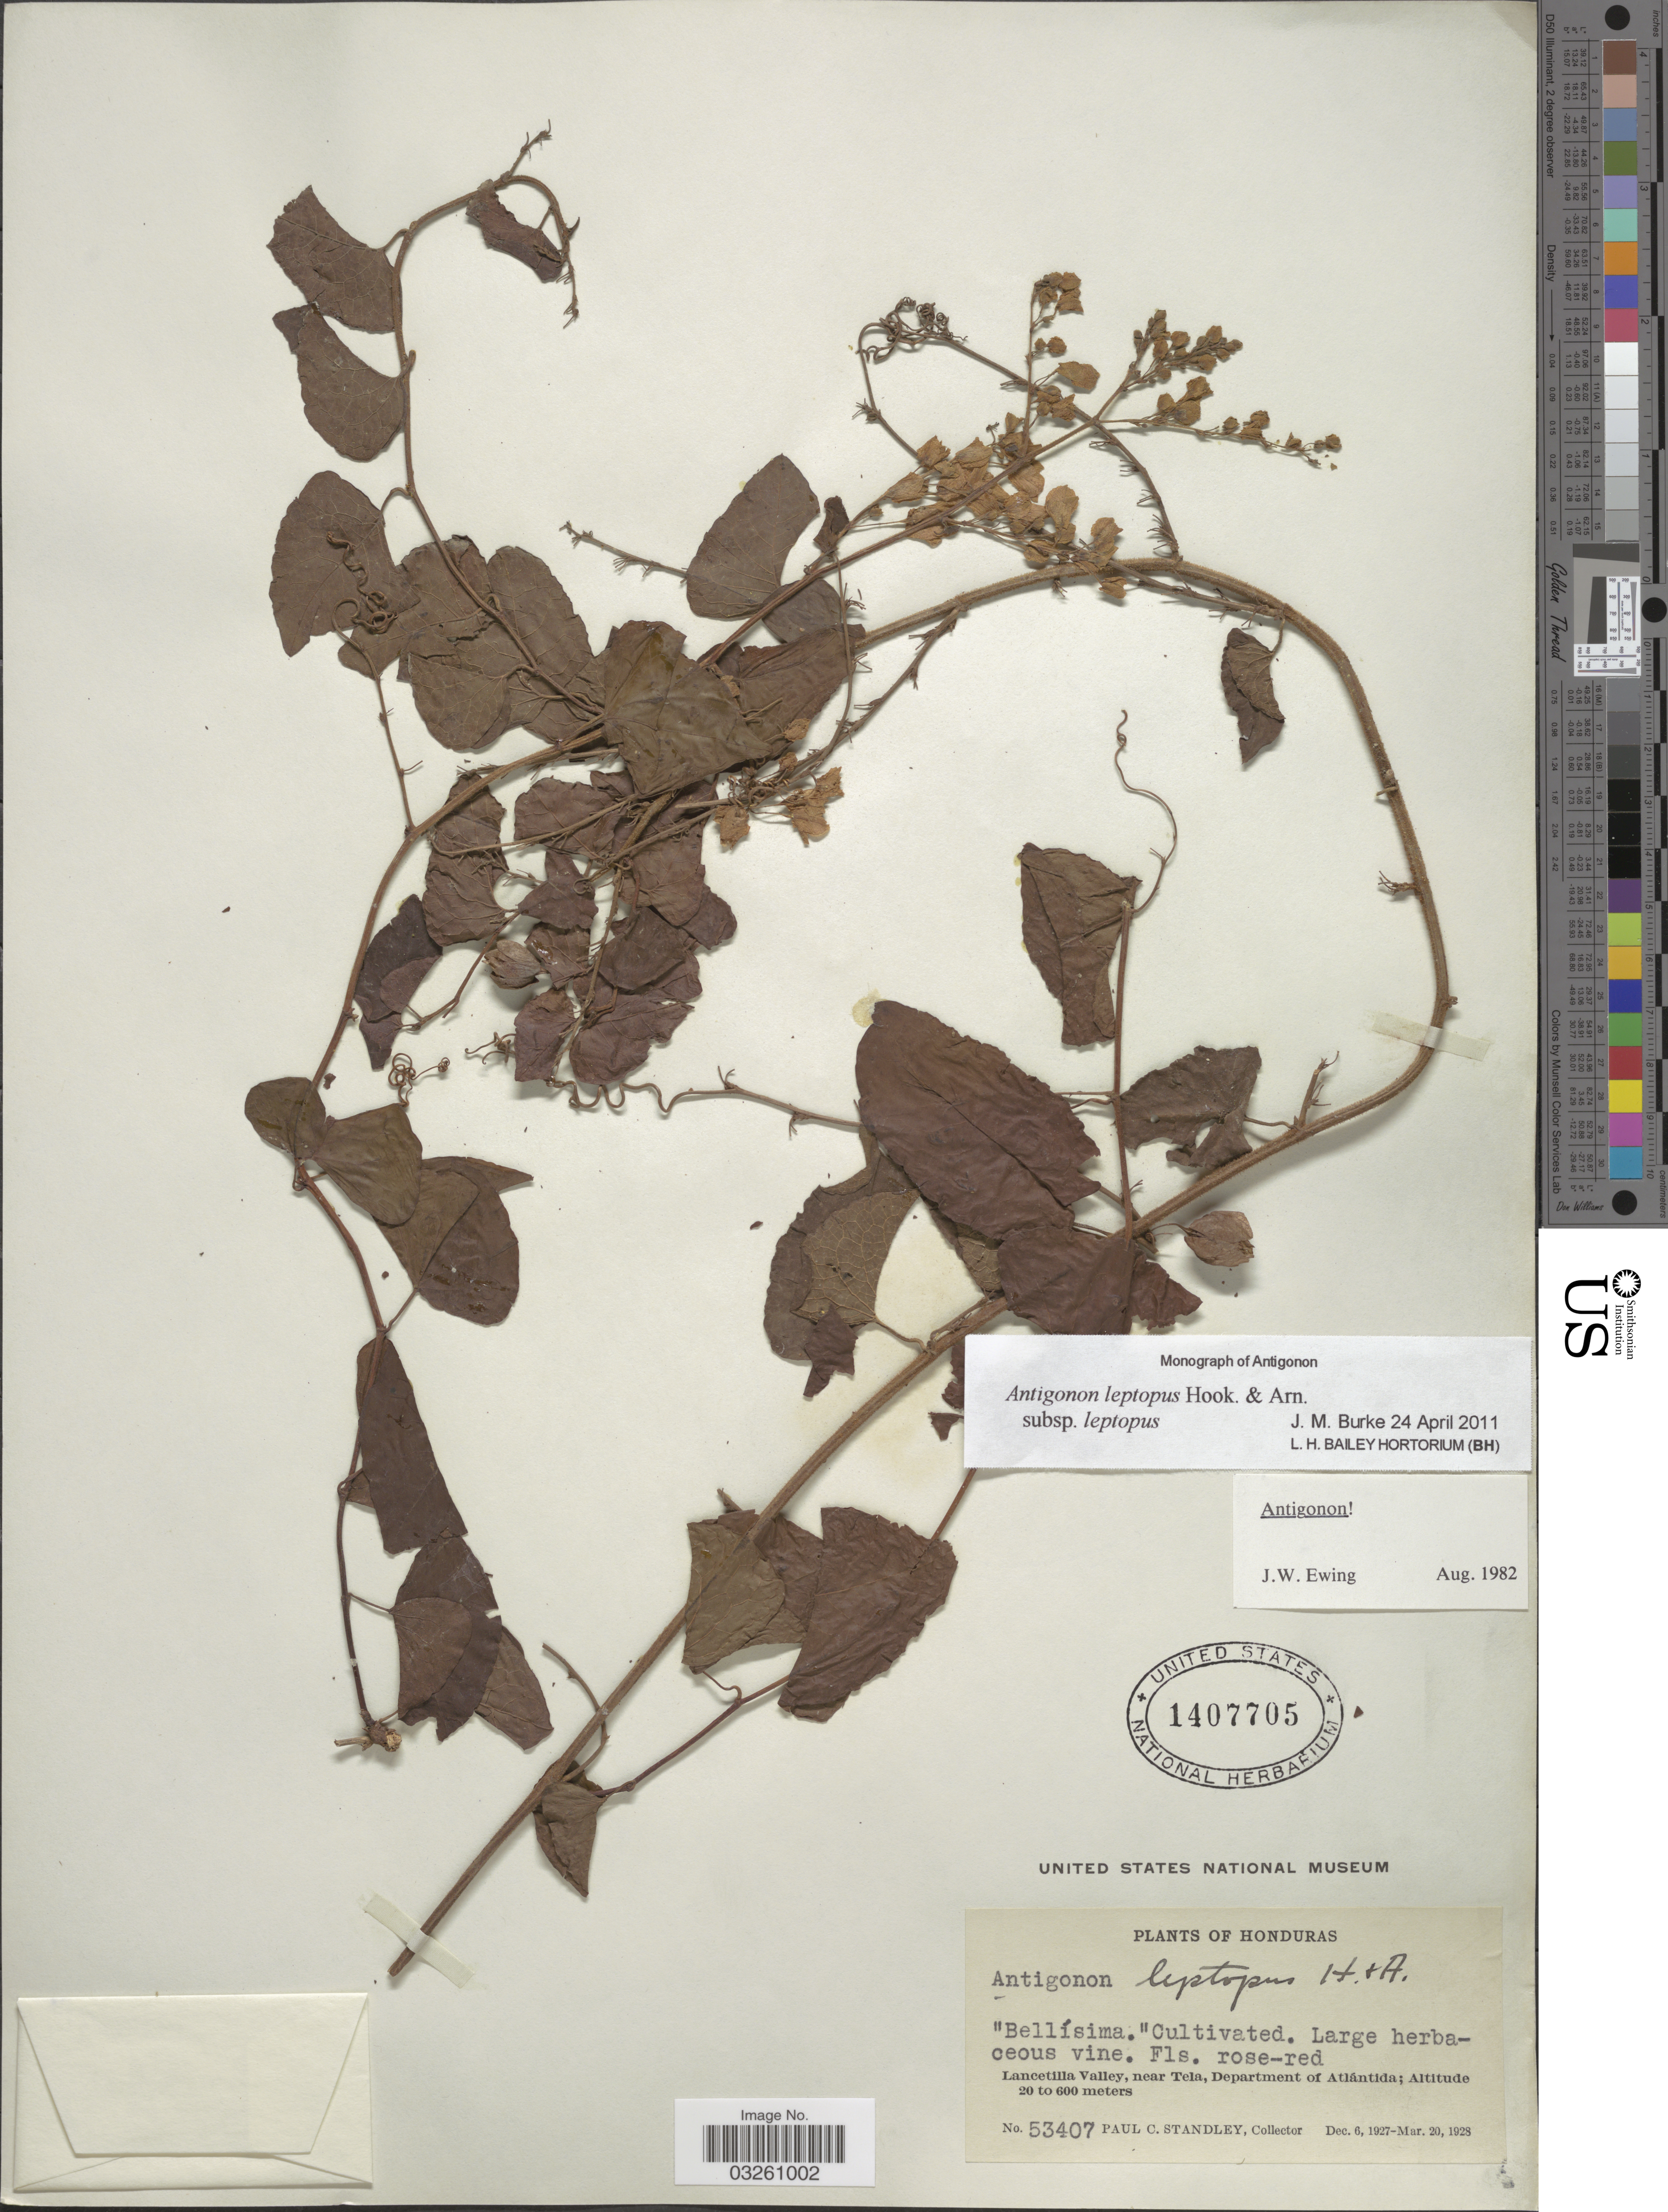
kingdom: Plantae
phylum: Tracheophyta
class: Magnoliopsida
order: Caryophyllales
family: Polygonaceae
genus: Antigonon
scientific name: Antigonon leptopus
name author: Hook. & Arn.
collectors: P. C. Standley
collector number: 53407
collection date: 1927-12-06/1928-03-20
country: Honduras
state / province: Atlántida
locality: Lancetilla Valley, near Tela, Department of Atlántida.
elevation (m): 20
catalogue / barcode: US 1407705